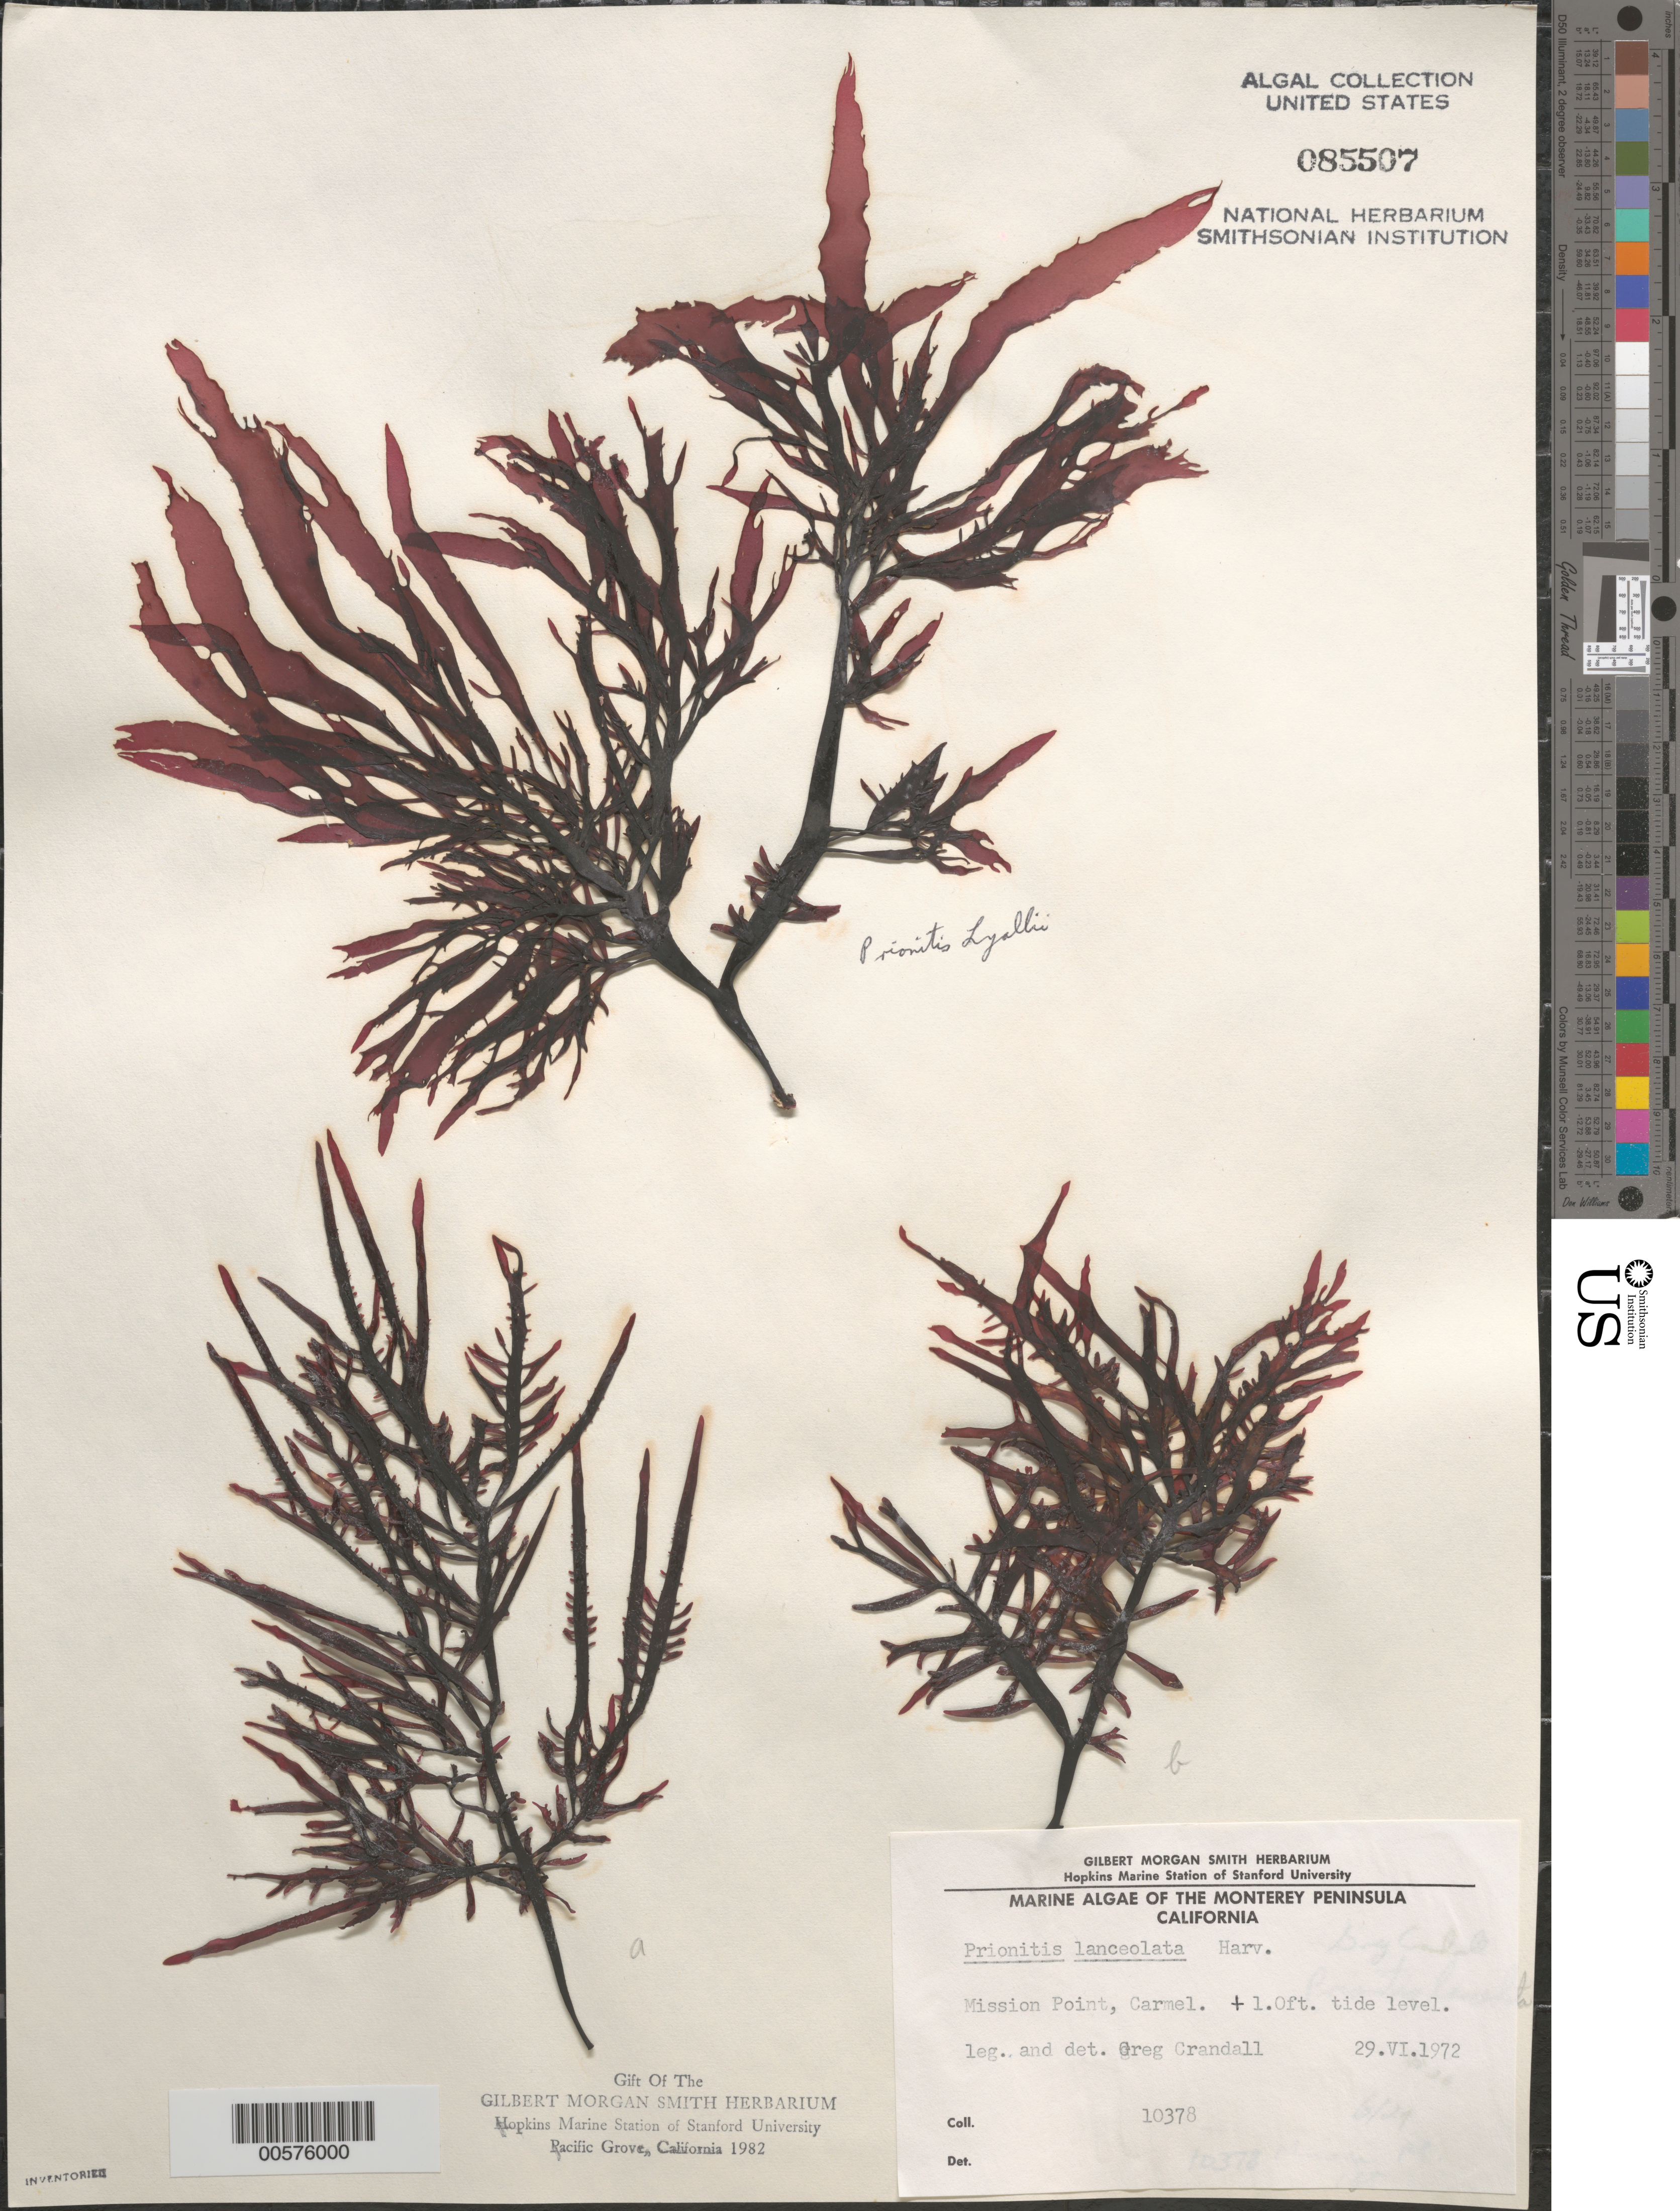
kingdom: Plantae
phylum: Rhodophyta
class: Florideophyceae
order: Cryptonemiales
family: Cryptonemiaceae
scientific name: Prionitis lanceolata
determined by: Crandall, G.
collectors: G. Crandall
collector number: IAA 10378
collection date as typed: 29 Jun 1972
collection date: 1972-06-29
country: United States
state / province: California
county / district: Monterey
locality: Mission Point, Carmel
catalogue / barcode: US 85507